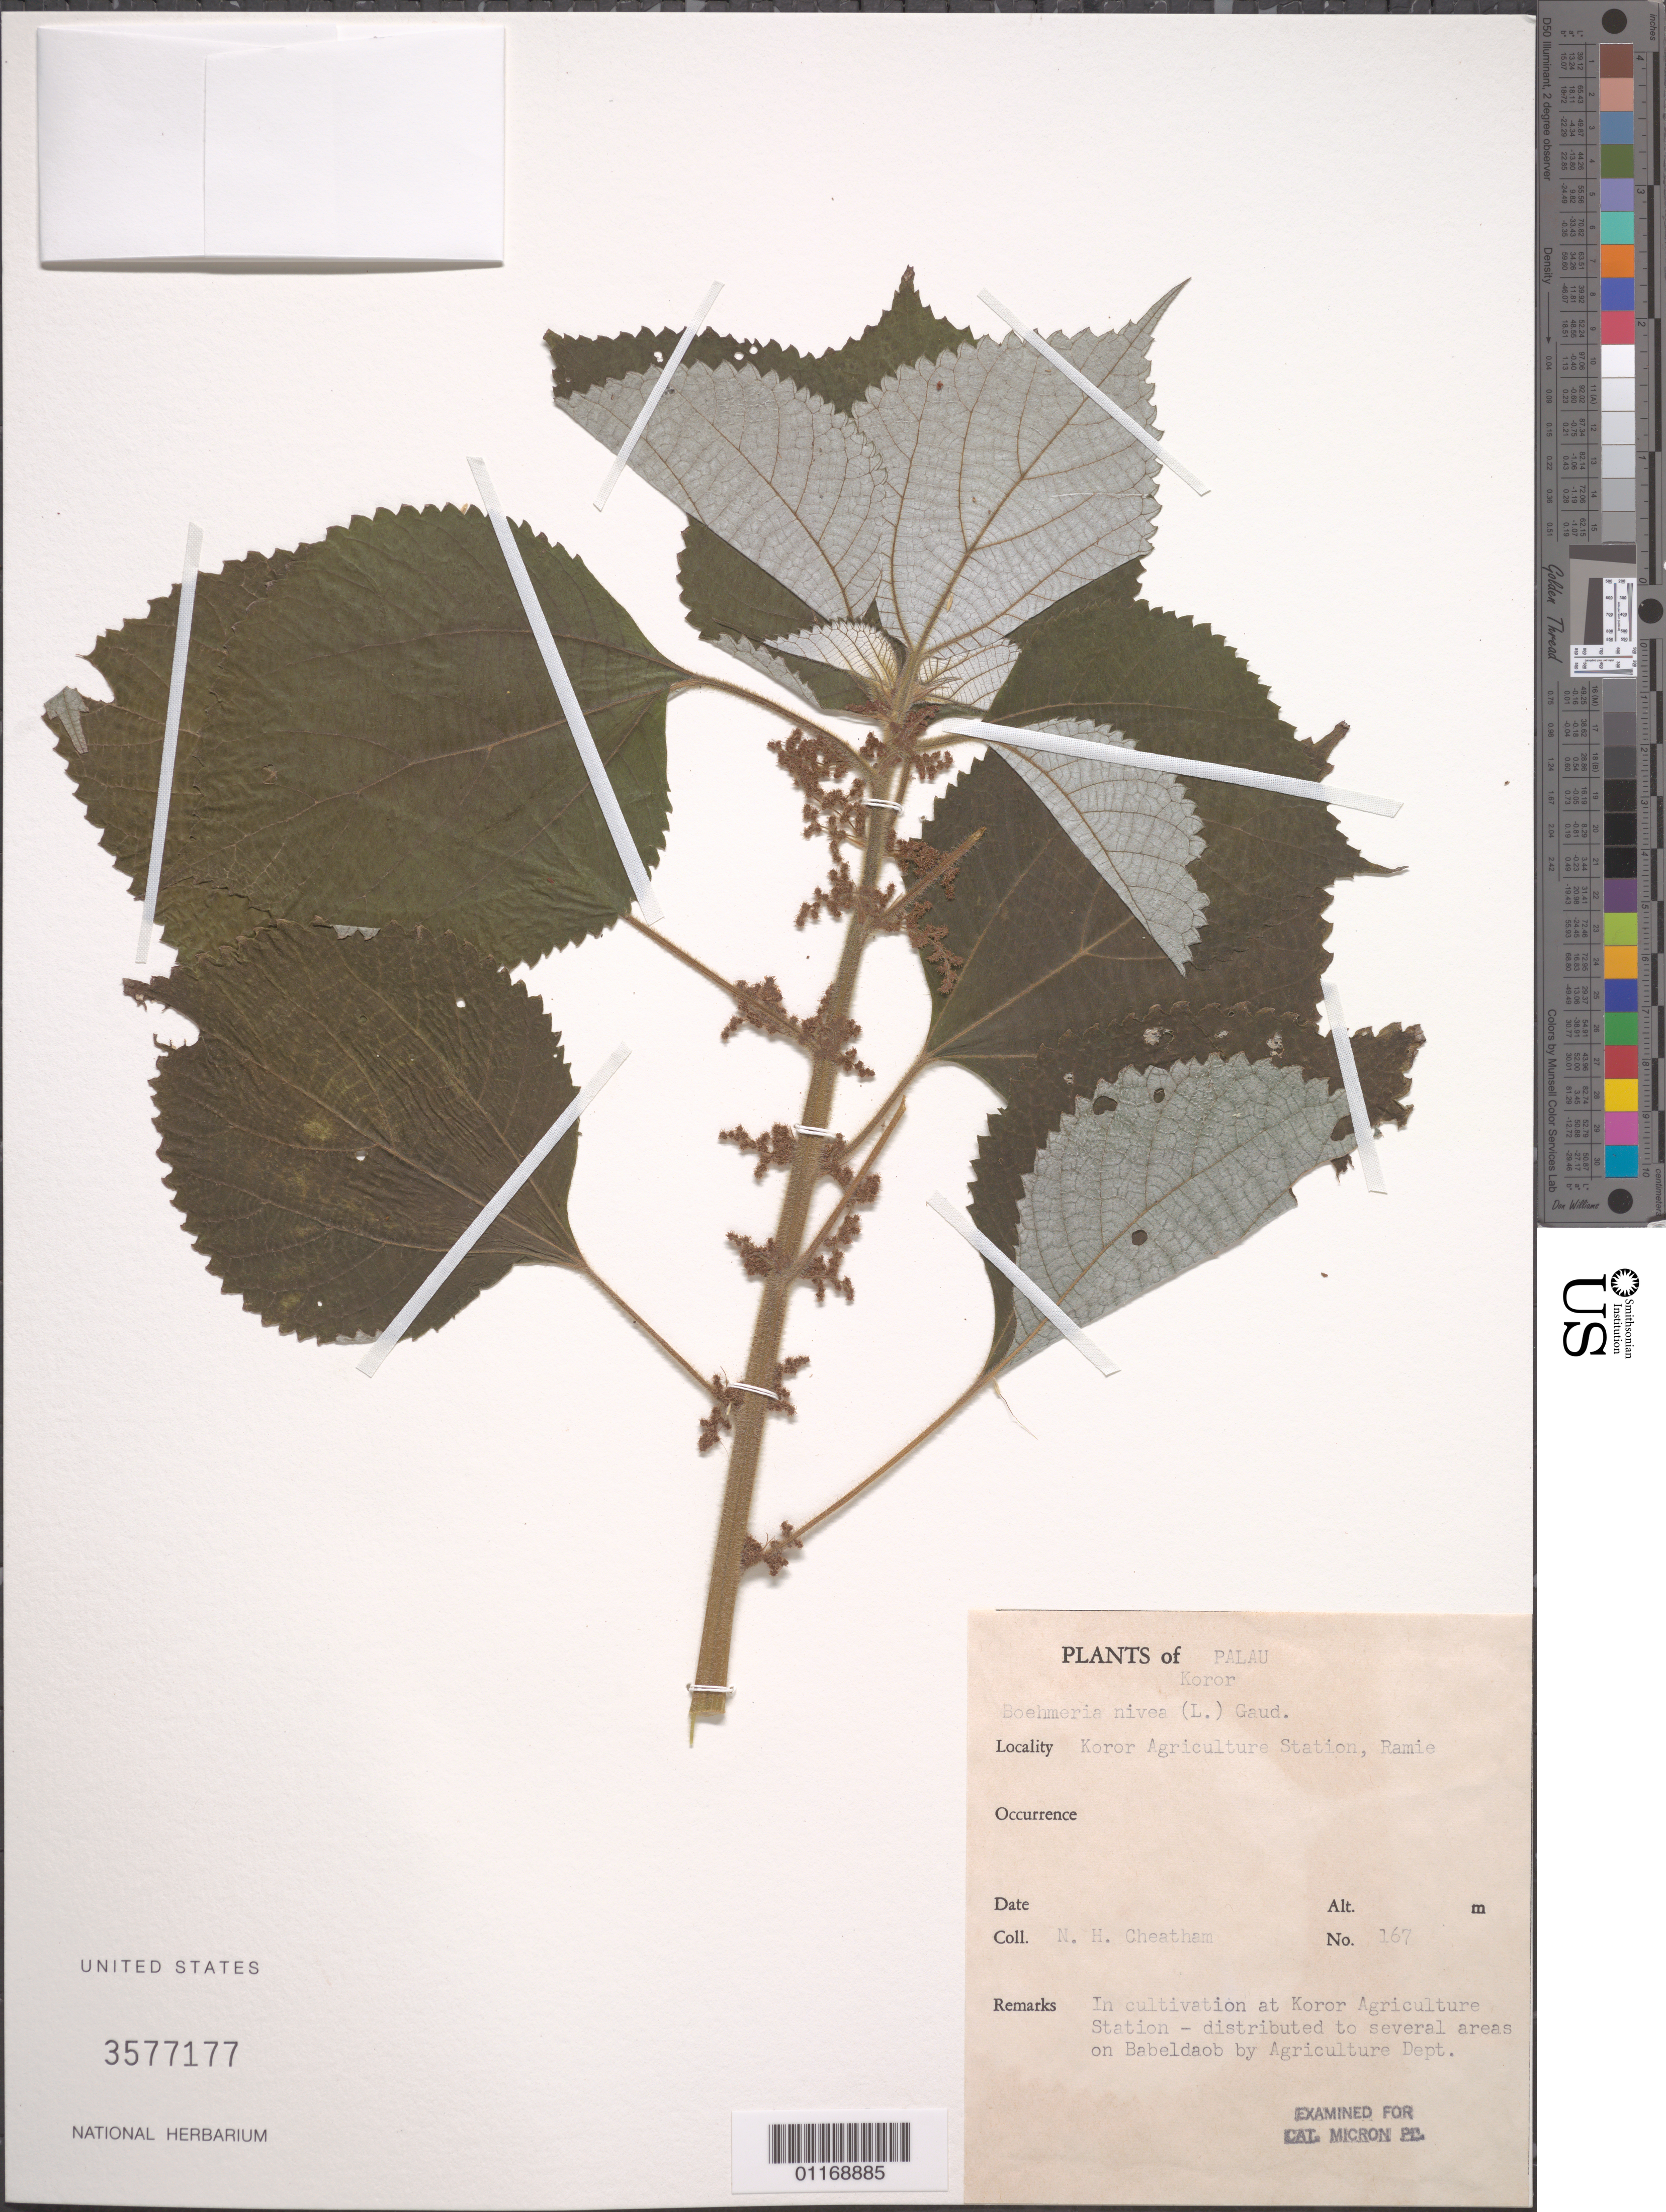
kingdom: Plantae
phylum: Tracheophyta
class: Magnoliopsida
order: Rosales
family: Urticaceae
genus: Boehmeria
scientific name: Boehmeria nivea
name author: (L.) Gaudich.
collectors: N. H. Cheatham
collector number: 167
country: Palau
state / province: Koror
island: Oreor [Koror]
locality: Koror Agriculture Station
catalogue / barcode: US 3577177